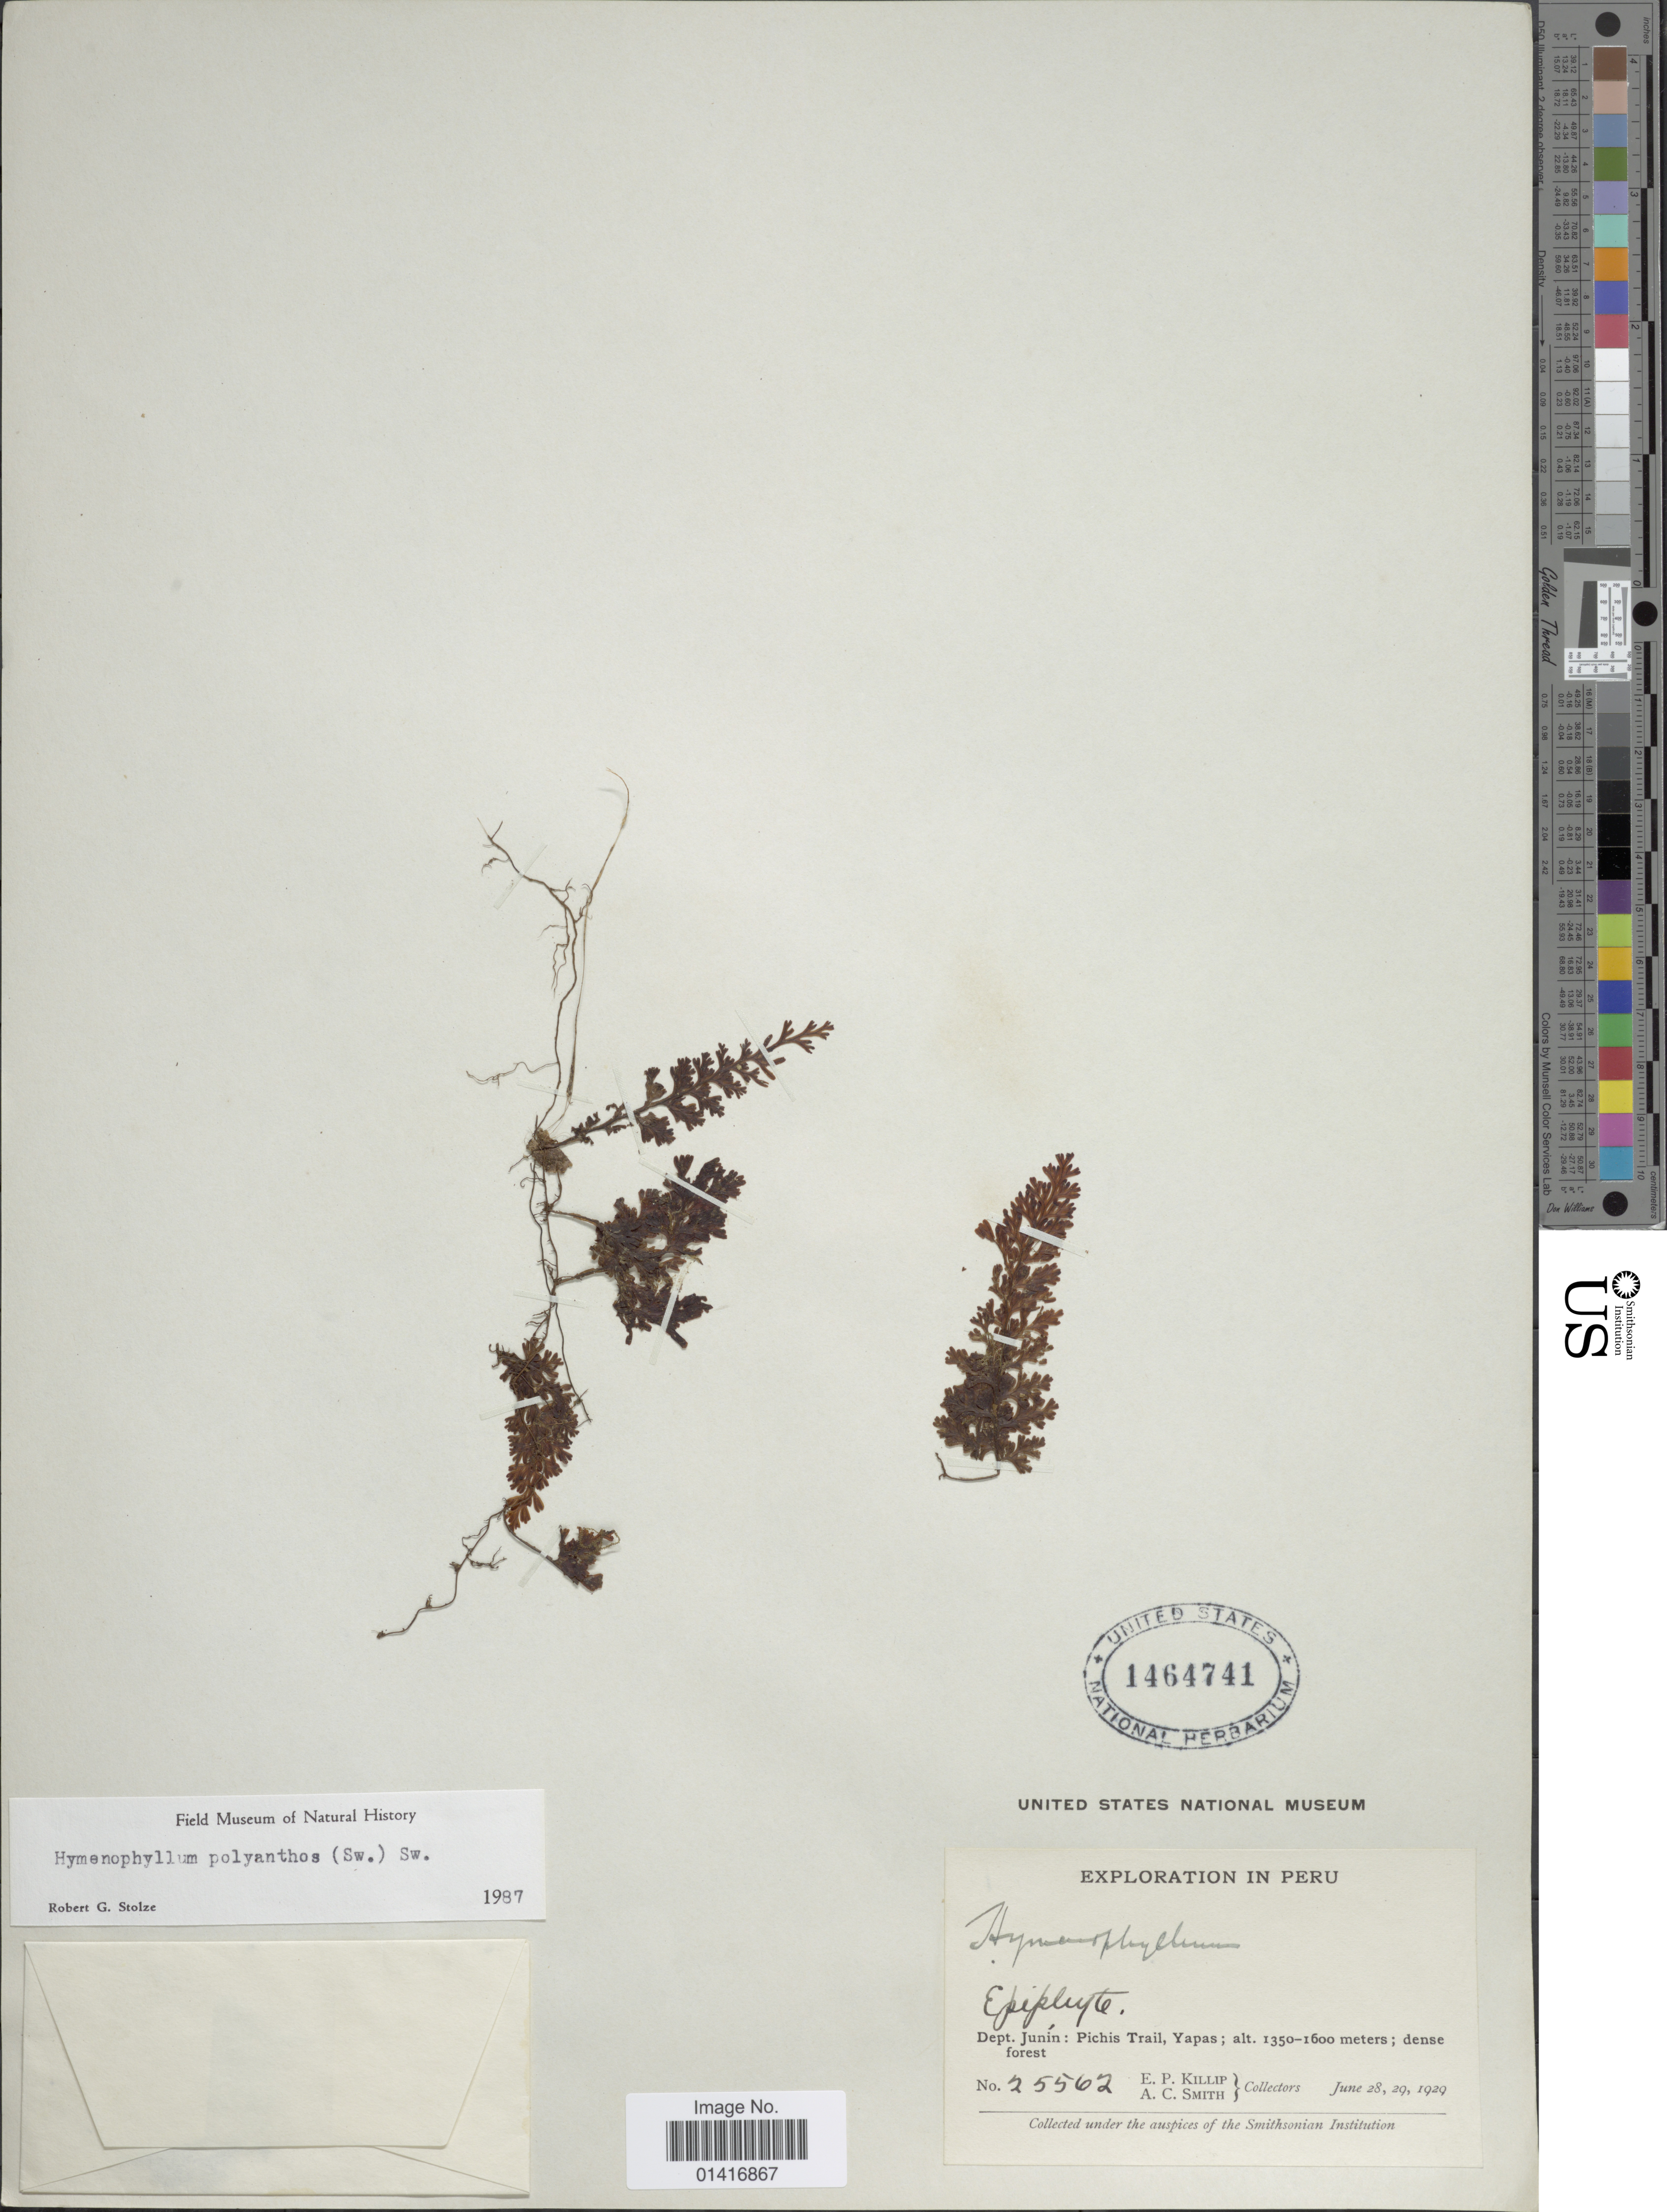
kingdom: Plantae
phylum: Tracheophyta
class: Polypodiopsida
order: Hymenophyllales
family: Hymenophyllaceae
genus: Hymenophyllum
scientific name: Hymenophyllum polyanthos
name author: (Sw.) Sw.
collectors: E. P. Killip & A. C. Smith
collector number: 25562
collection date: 1929-06-28/1929-06-29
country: Peru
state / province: Junín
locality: Pichis Trail, Yapas; dense forest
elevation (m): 1350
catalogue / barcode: US 1464741